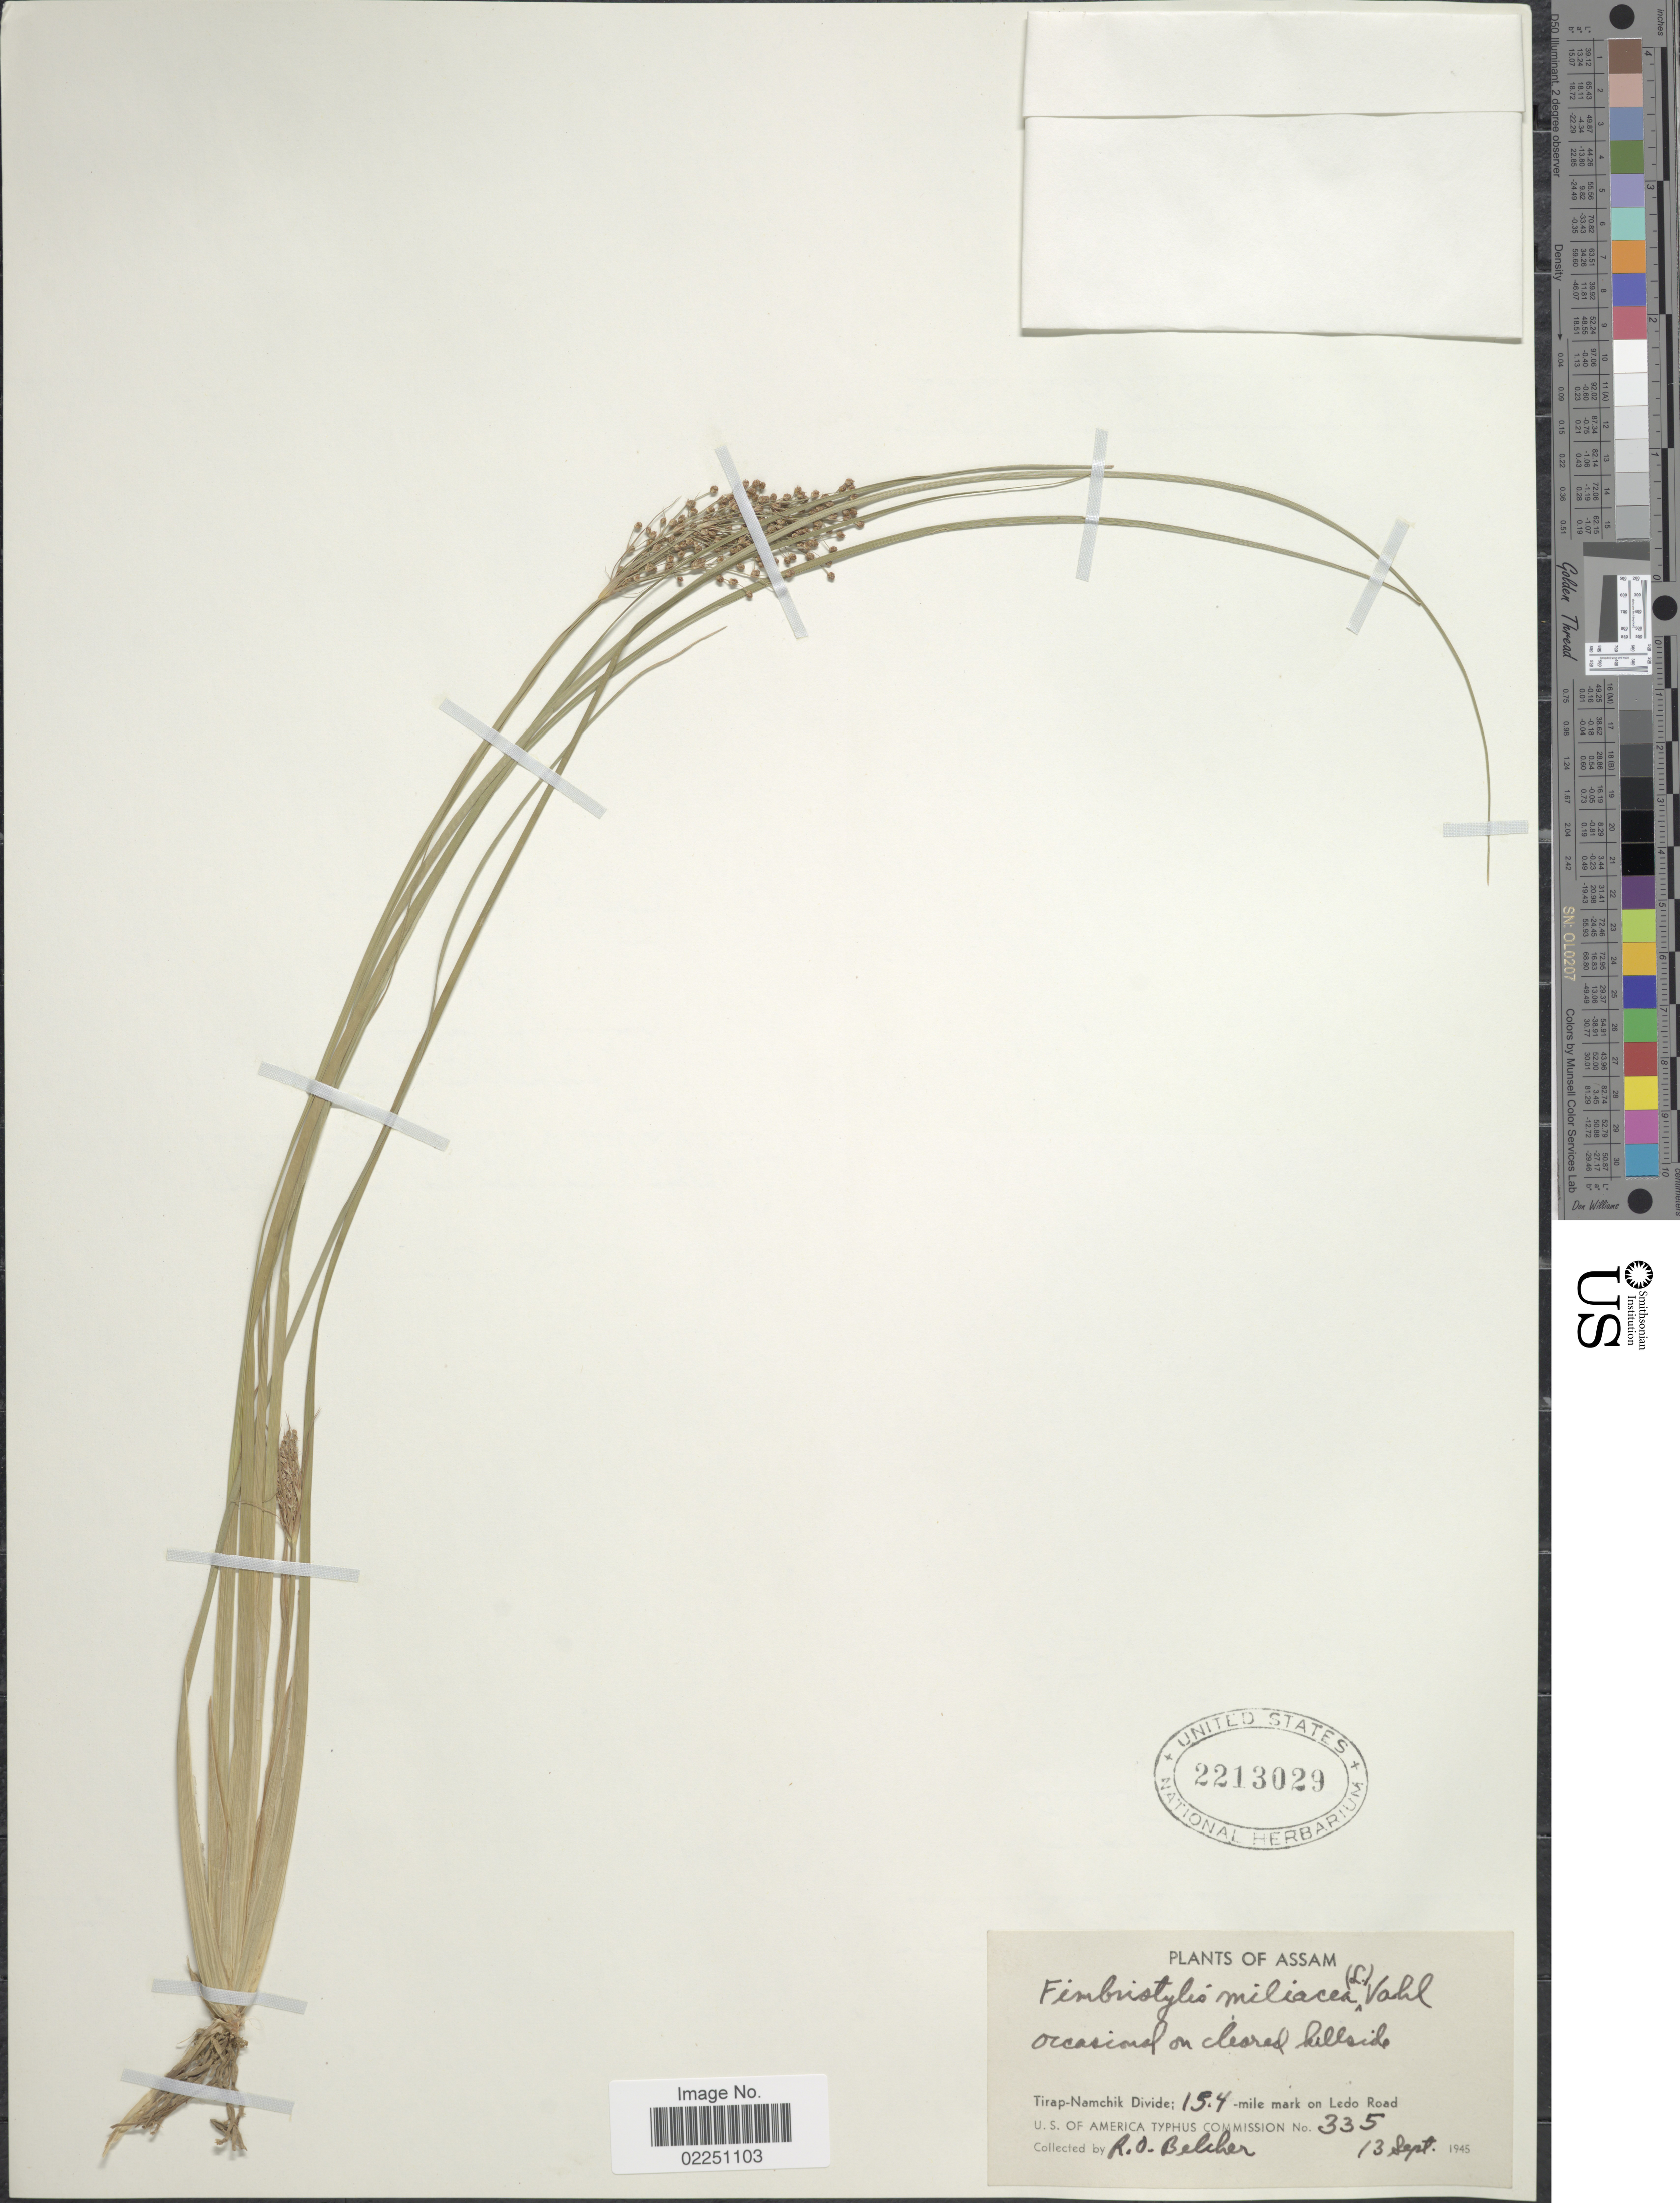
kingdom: Plantae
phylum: Tracheophyta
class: Liliopsida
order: Poales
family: Cyperaceae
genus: Fimbristylis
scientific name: Fimbristylis littoralis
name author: Gaudich.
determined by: Strong, M. T., (US), Smithsonian Institution - National Museum of Natural History (UNITED STATES)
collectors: R. Belcher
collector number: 335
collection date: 1945-09-13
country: India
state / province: Assam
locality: Cleared hillside. Tirap-Namchik Divide; 15.4-mile mark on Ledo Road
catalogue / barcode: US 2213029